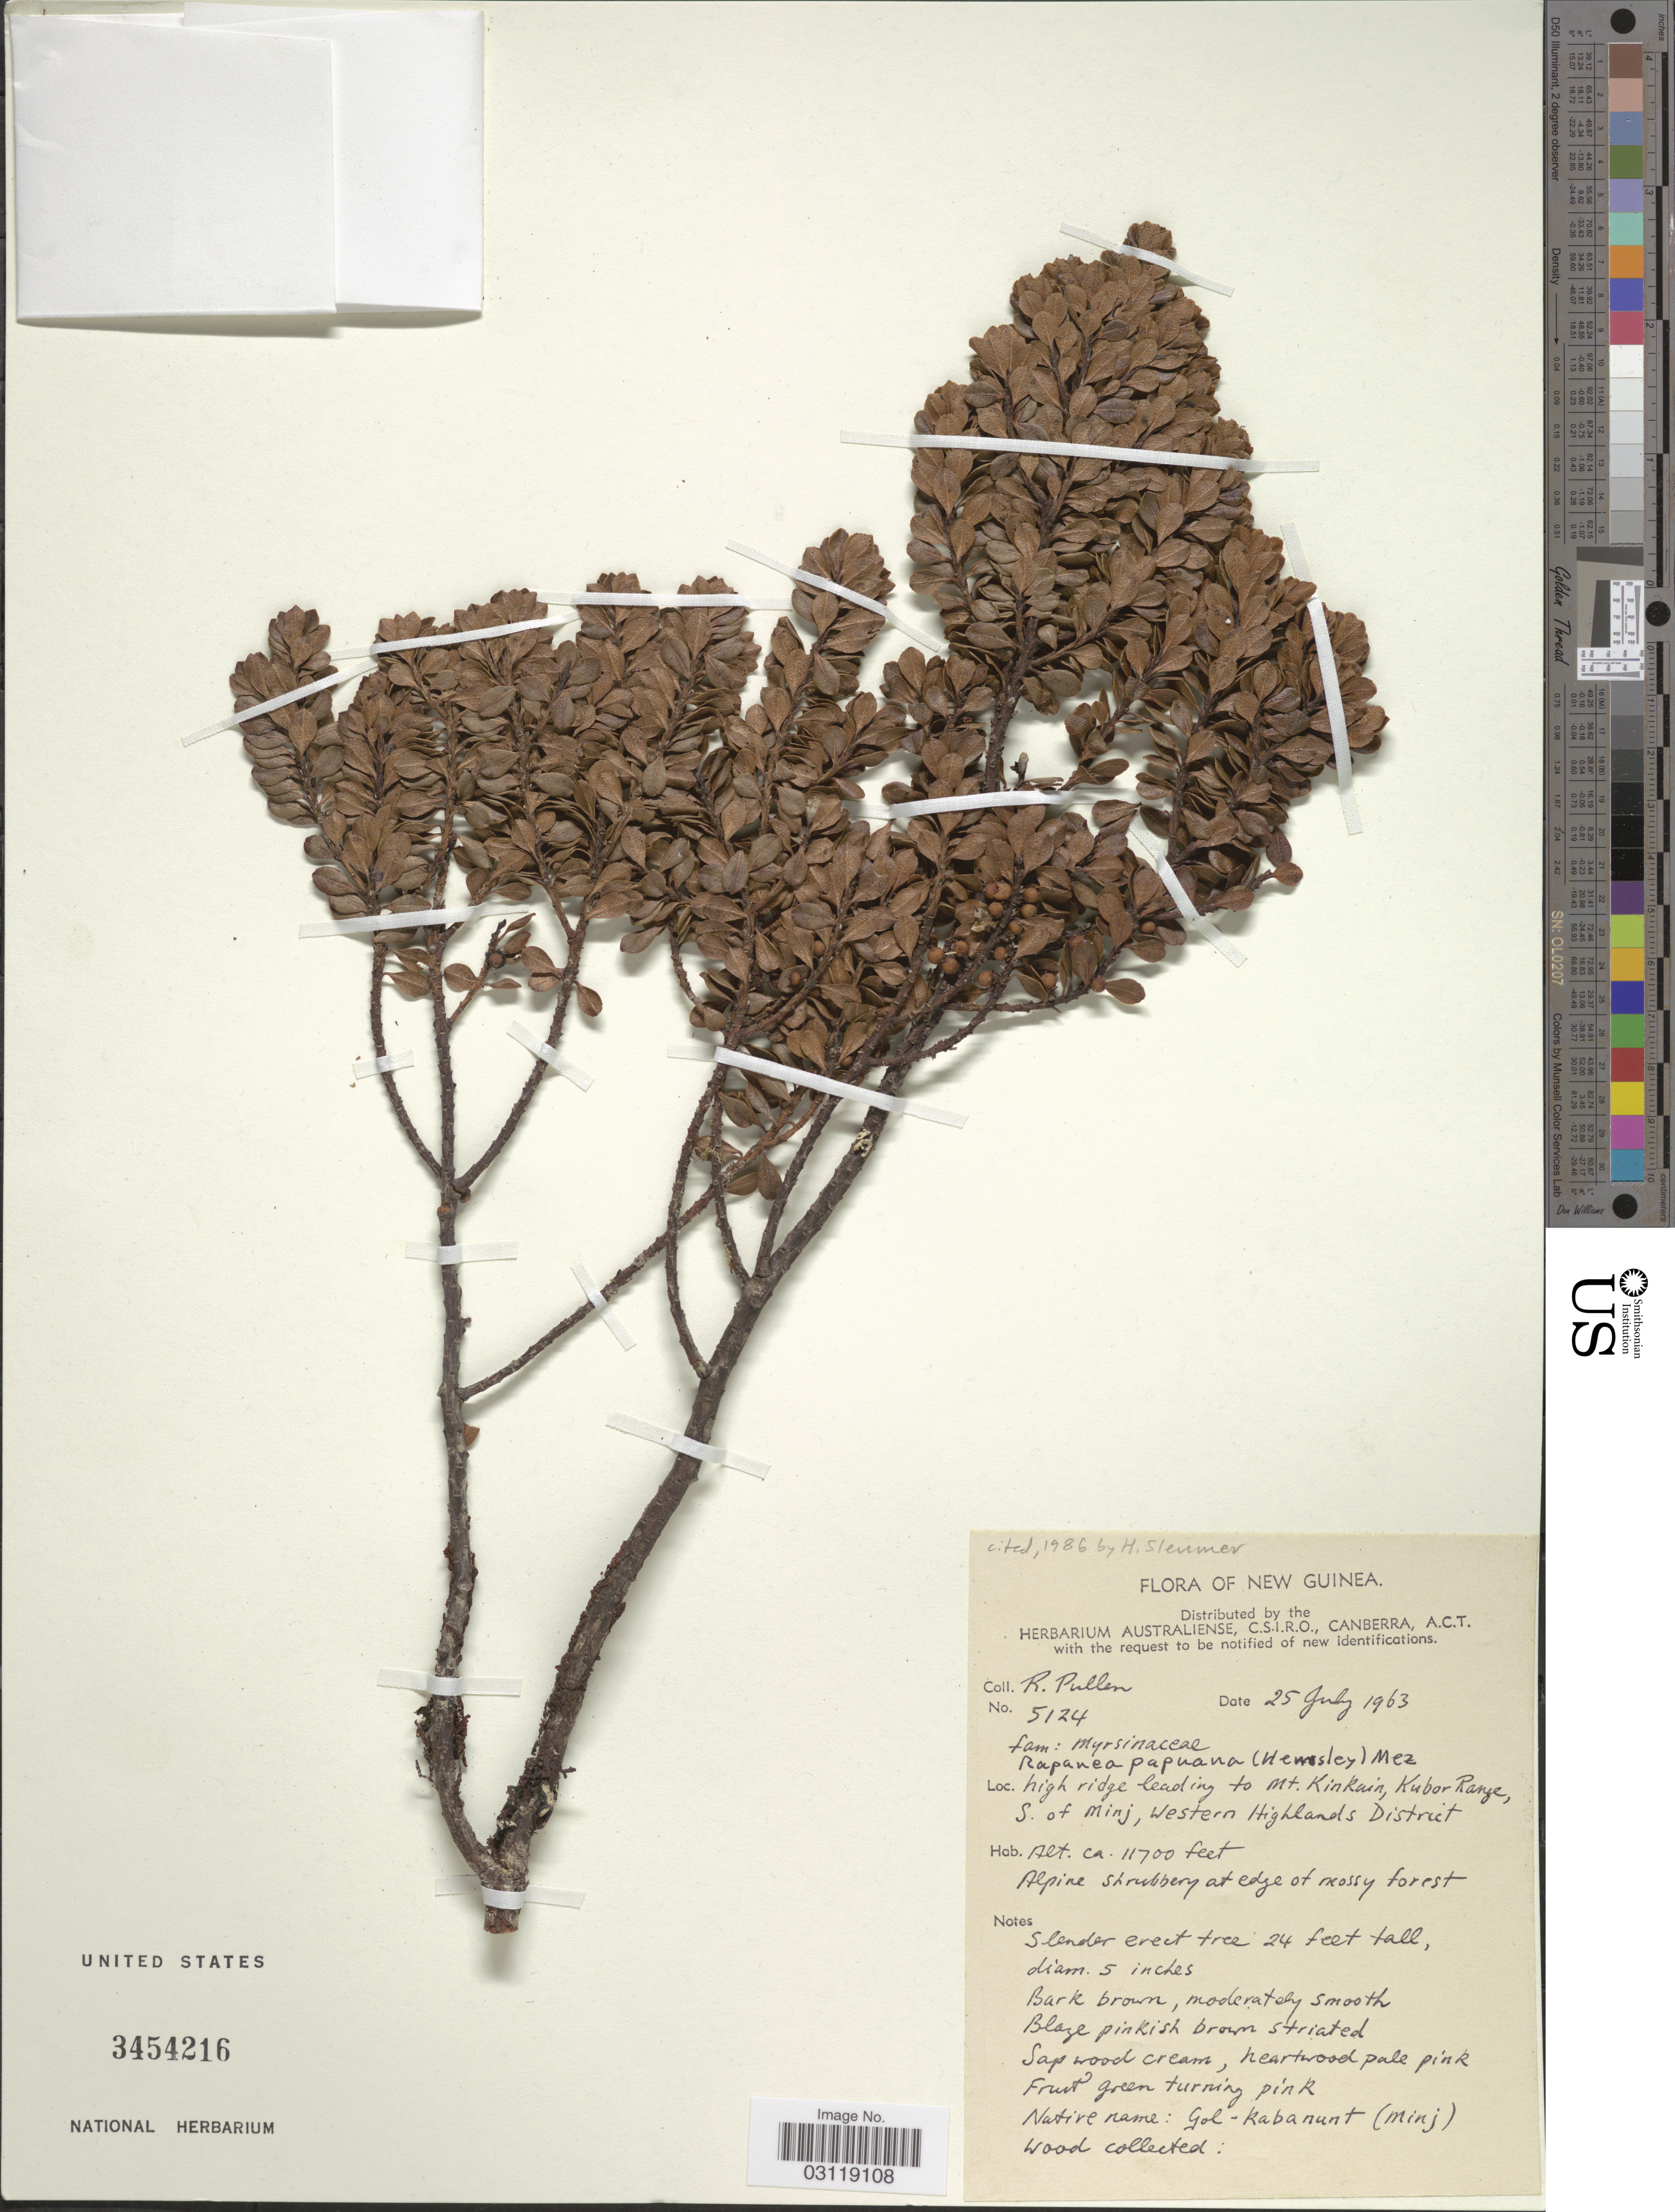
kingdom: Plantae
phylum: Tracheophyta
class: Magnoliopsida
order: Ericales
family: Primulaceae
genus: Rapanea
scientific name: Rapanea papuana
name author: (Hemsl.) Mez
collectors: R. Pullen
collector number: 5124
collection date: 1963-07-25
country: Papua New Guinea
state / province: Western Highlands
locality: New Guinea. High ridge leading to Mt. Kinkain, Kubor Range, S. of Minj.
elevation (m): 3566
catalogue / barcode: US 2454216